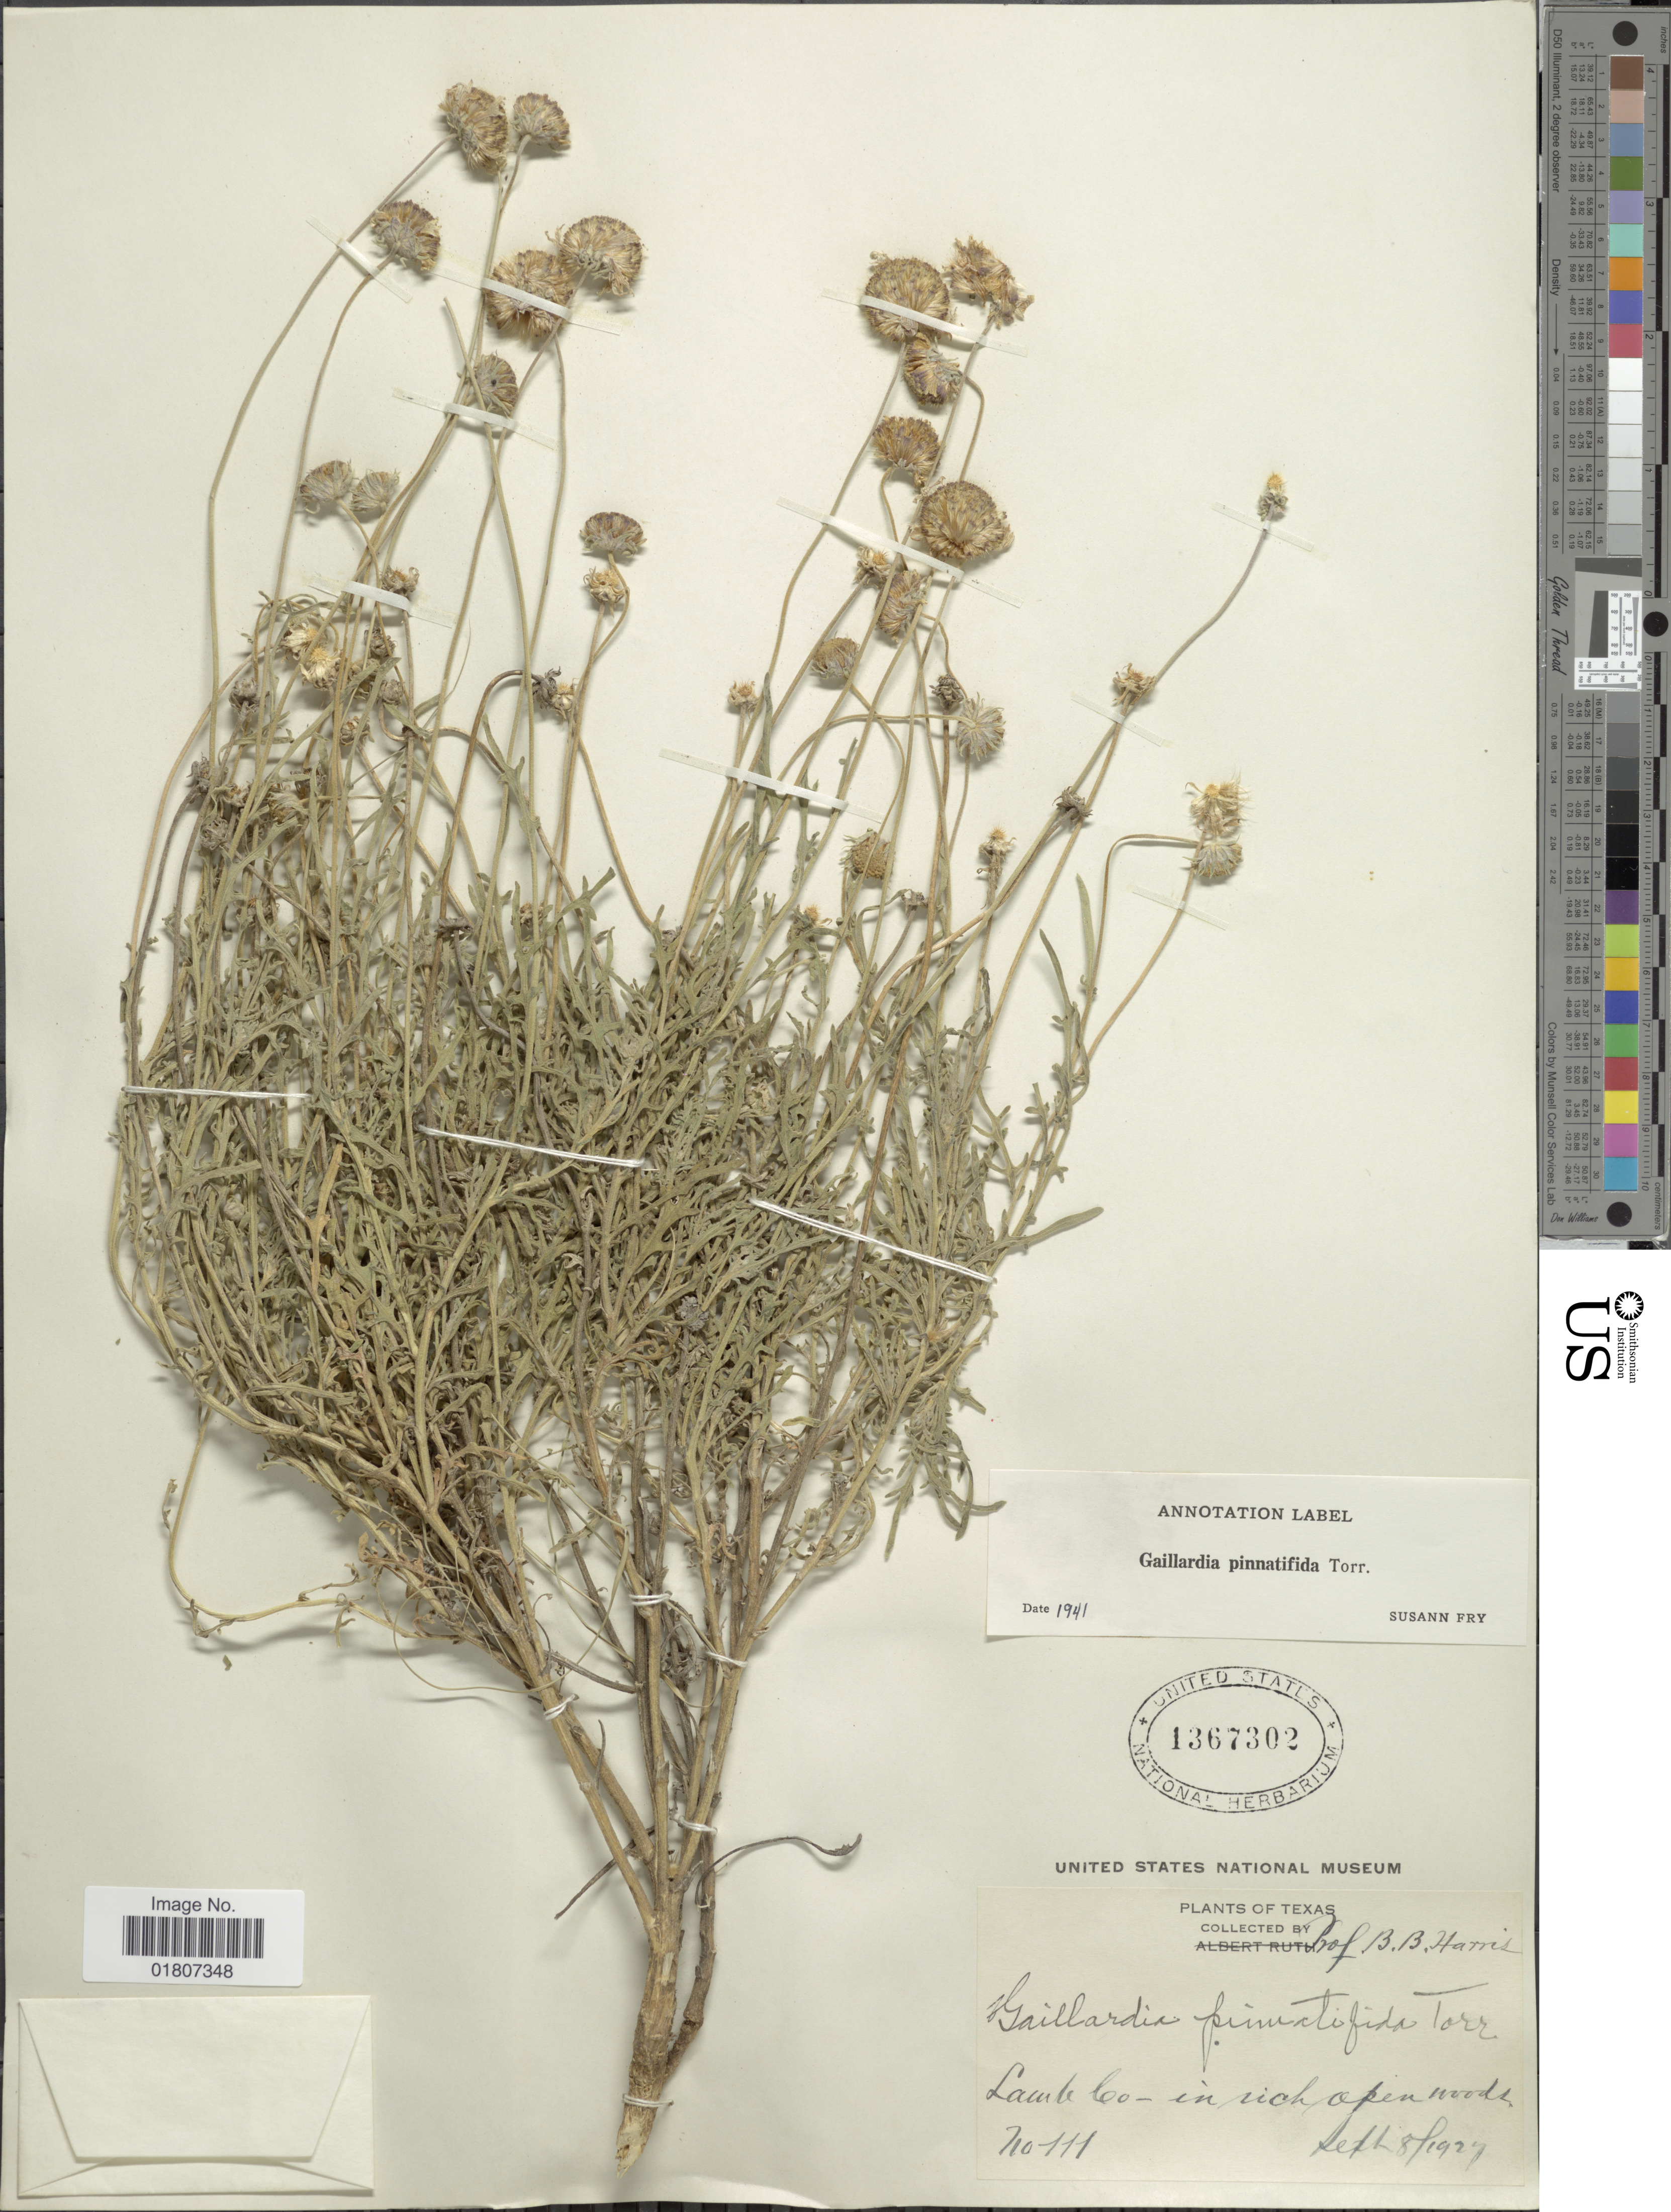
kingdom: Plantae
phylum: Tracheophyta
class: Magnoliopsida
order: Asterales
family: Asteraceae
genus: Gaillardia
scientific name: Gaillardia pinnatifida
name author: Torr.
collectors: B. B. Harris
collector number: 111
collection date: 1927-09-08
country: United States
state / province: Texas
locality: Lamb Co.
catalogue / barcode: US 1367302